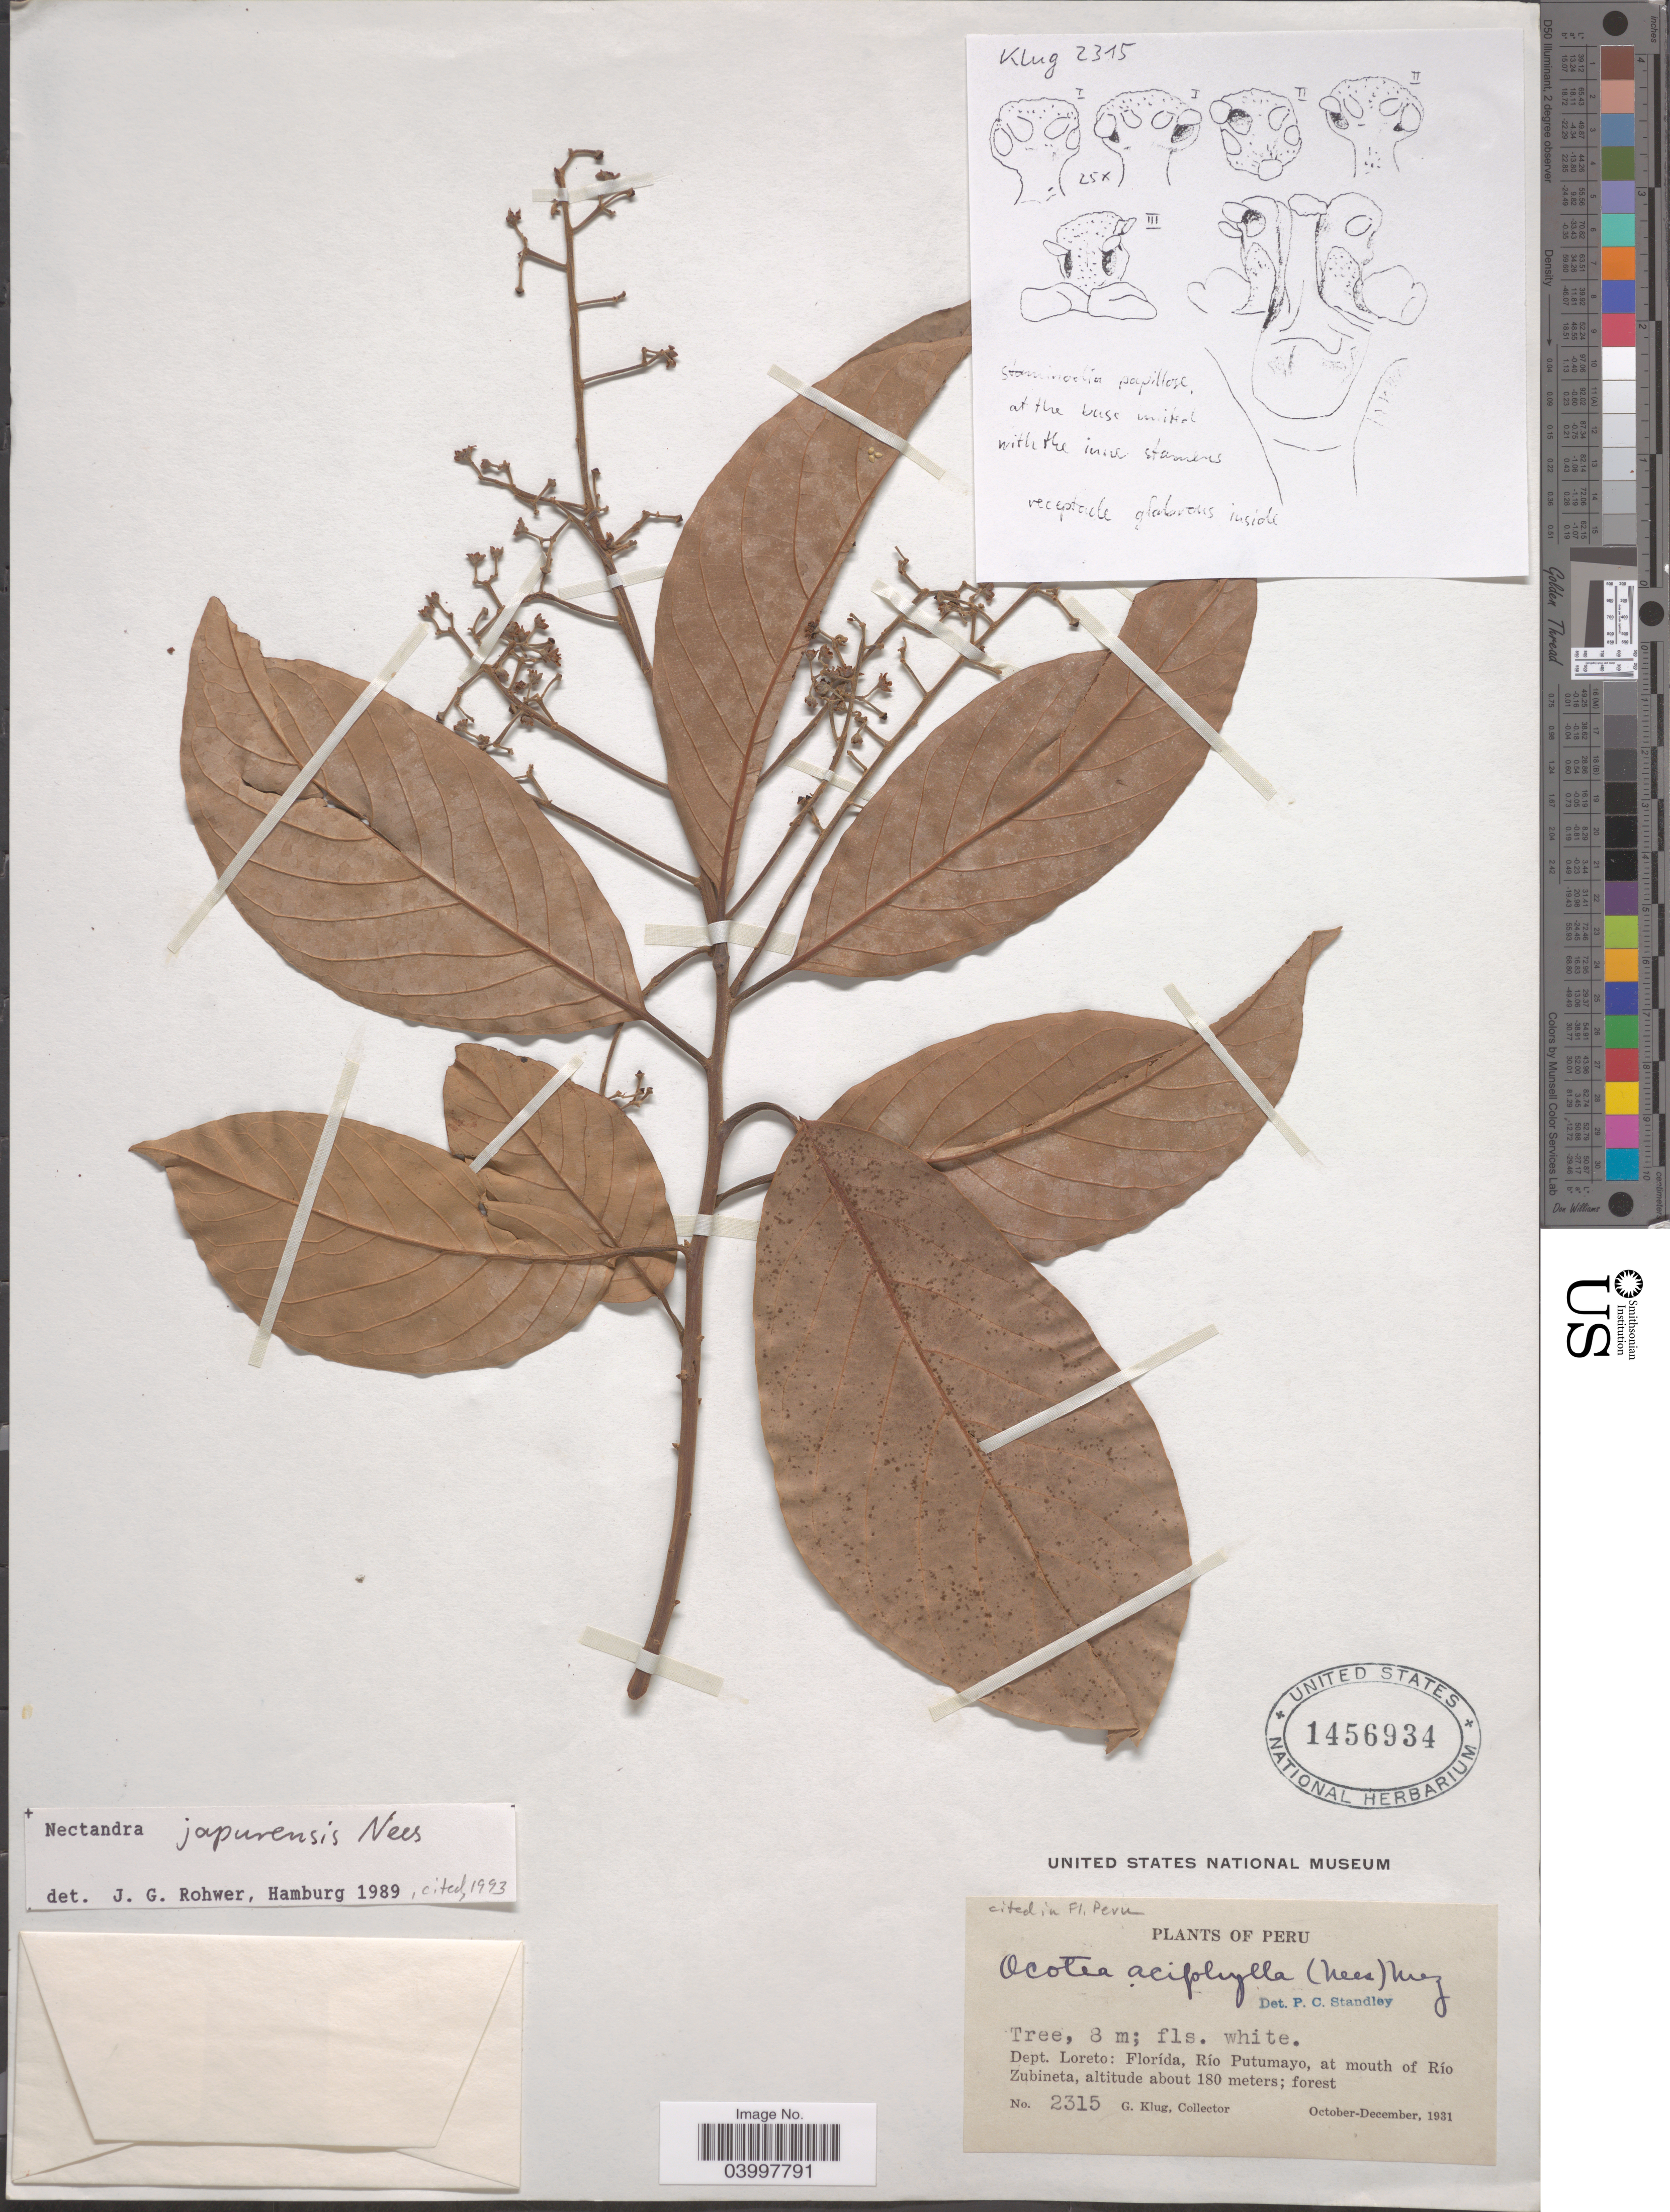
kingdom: Plantae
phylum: Tracheophyta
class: Magnoliopsida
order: Laurales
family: Lauraceae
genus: Nectandra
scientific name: Nectandra japurensis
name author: Nees & C. Mart.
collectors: G. Klug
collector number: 2315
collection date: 1931-10/1931-12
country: Peru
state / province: Loreto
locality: Dept. Loreto: Florída, Río Putumayo, at mouth of Río Zubineta.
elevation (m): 180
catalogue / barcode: US 1456934